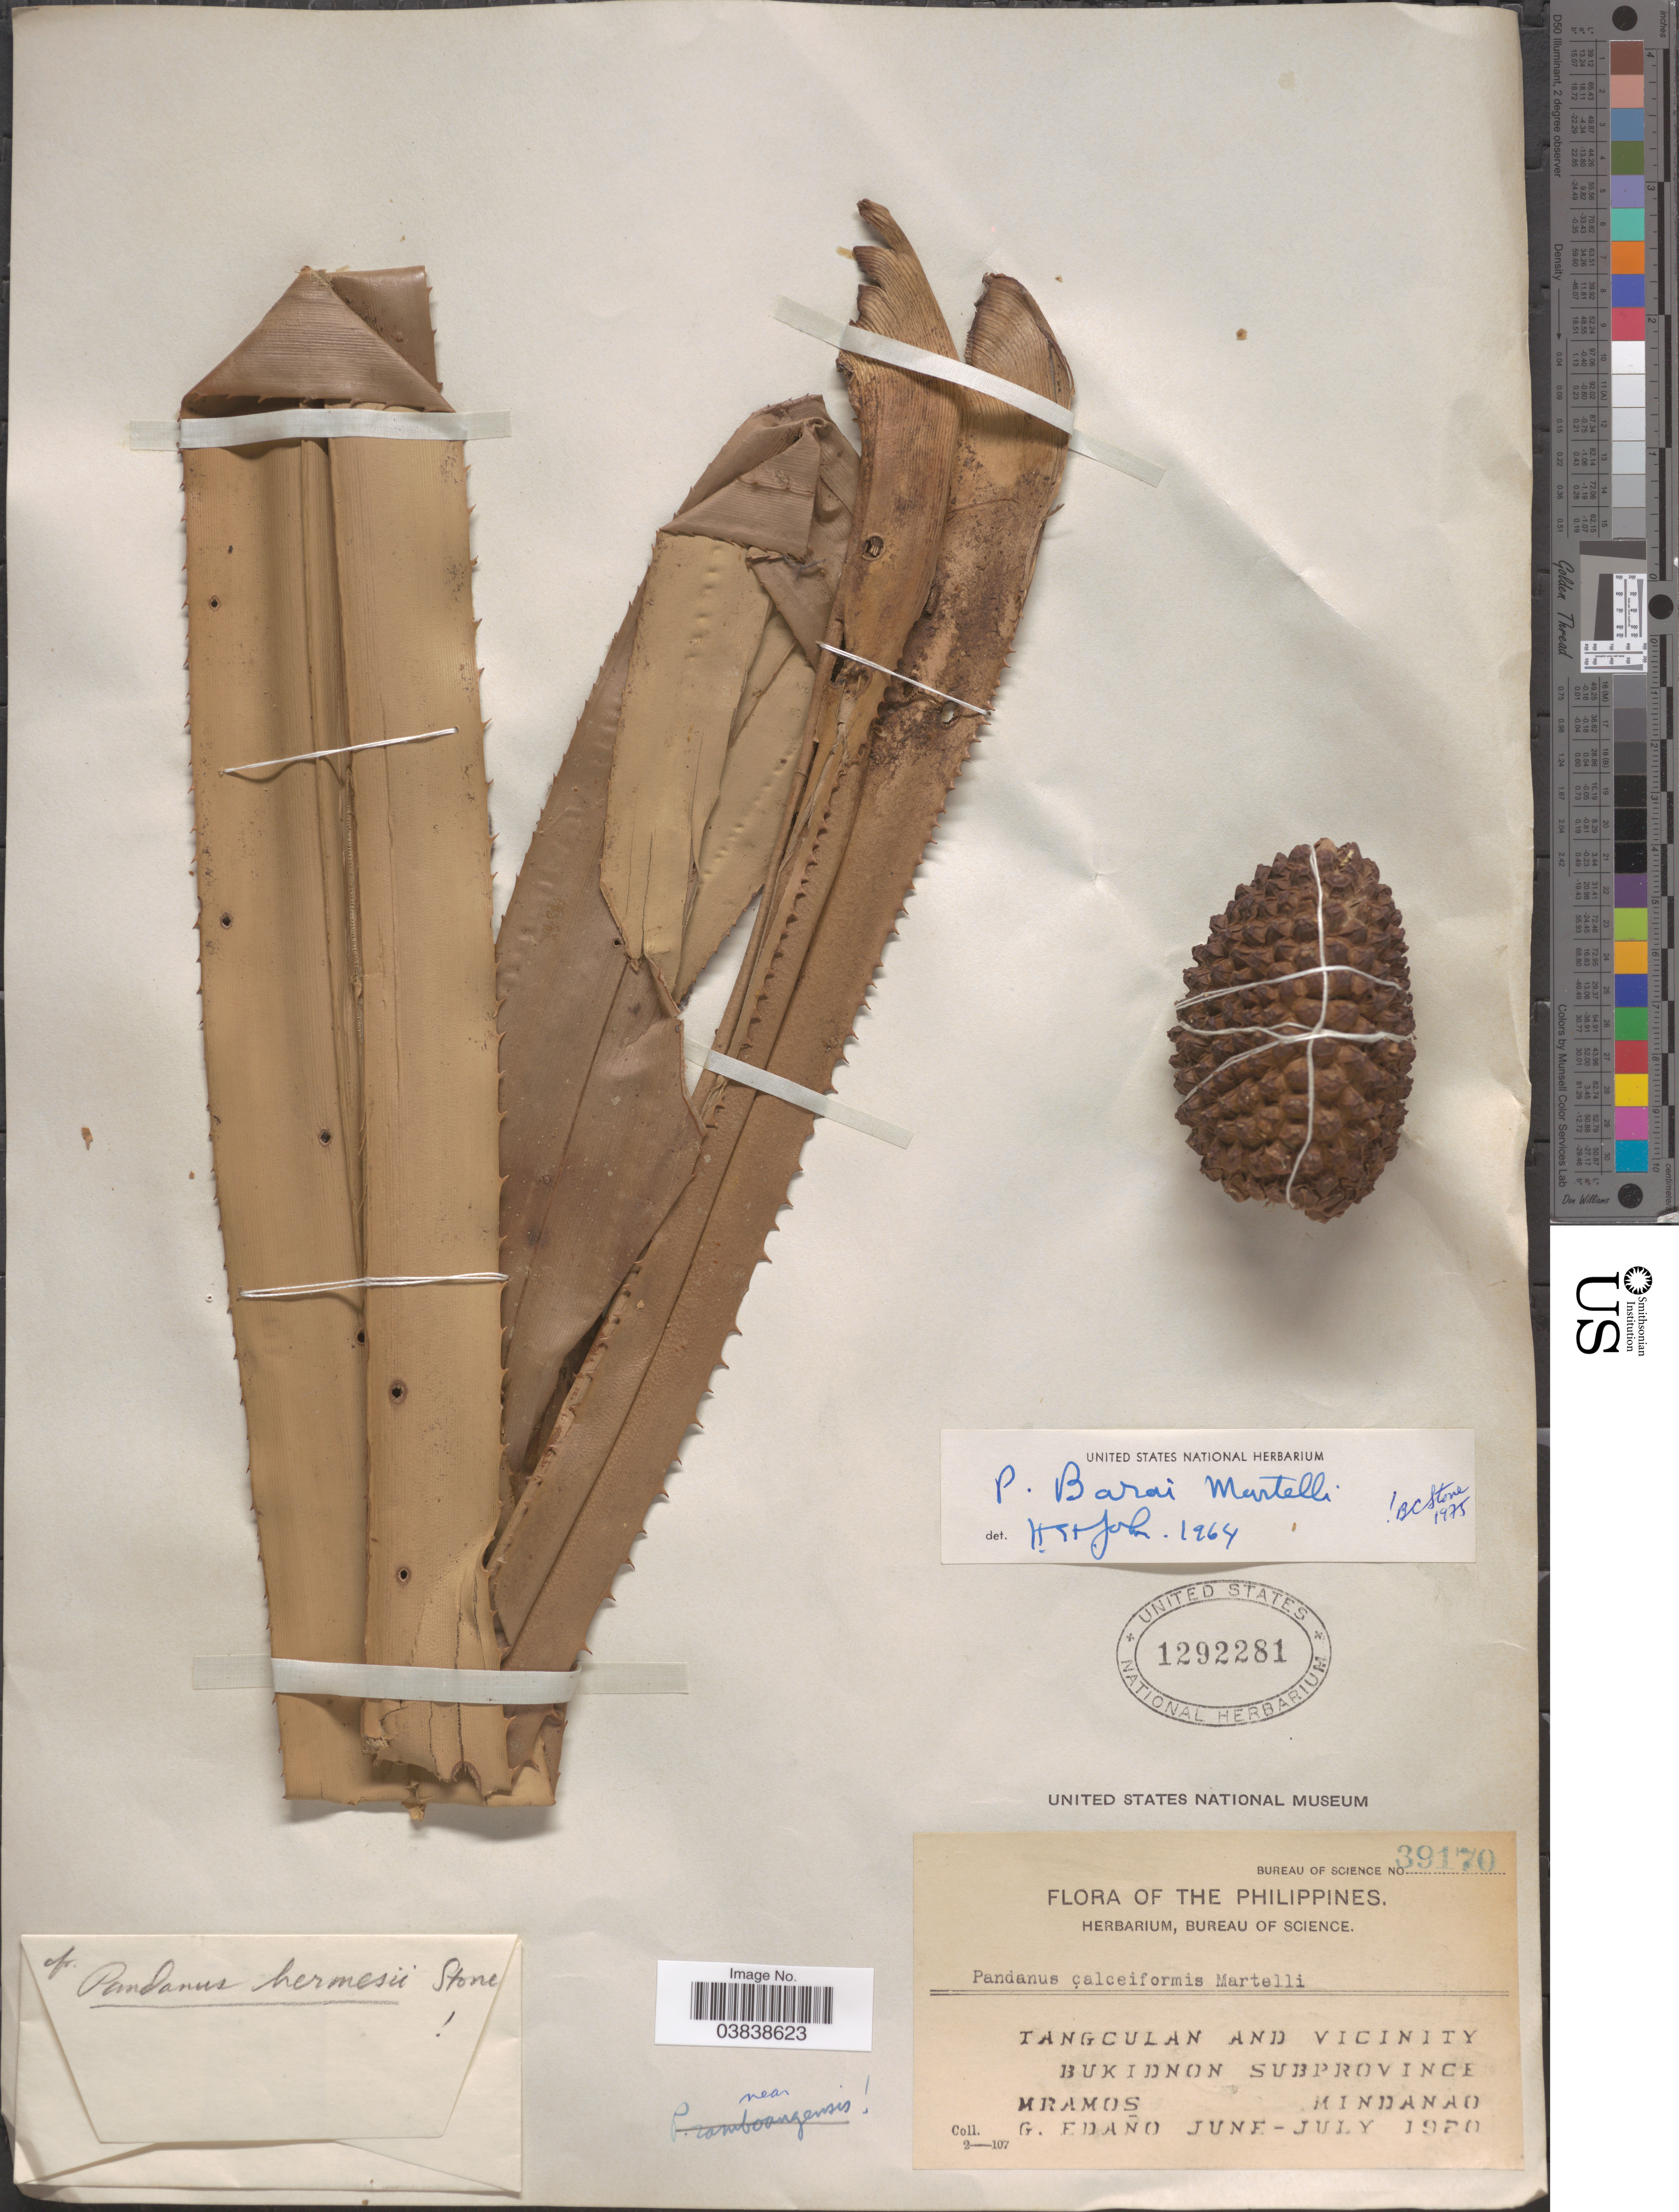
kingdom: Plantae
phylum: Tracheophyta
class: Liliopsida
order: Pandanales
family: Pandanaceae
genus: Pandanus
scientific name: Pandanus zamboangensis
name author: Martelli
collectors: M. Ramos & G. Edaño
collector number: Bureau of Science 39170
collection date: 1920-06/1920-07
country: Philippines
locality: Tangculan and vicinity. Bukidnon Subprovince, Mindanao.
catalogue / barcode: US 1292281